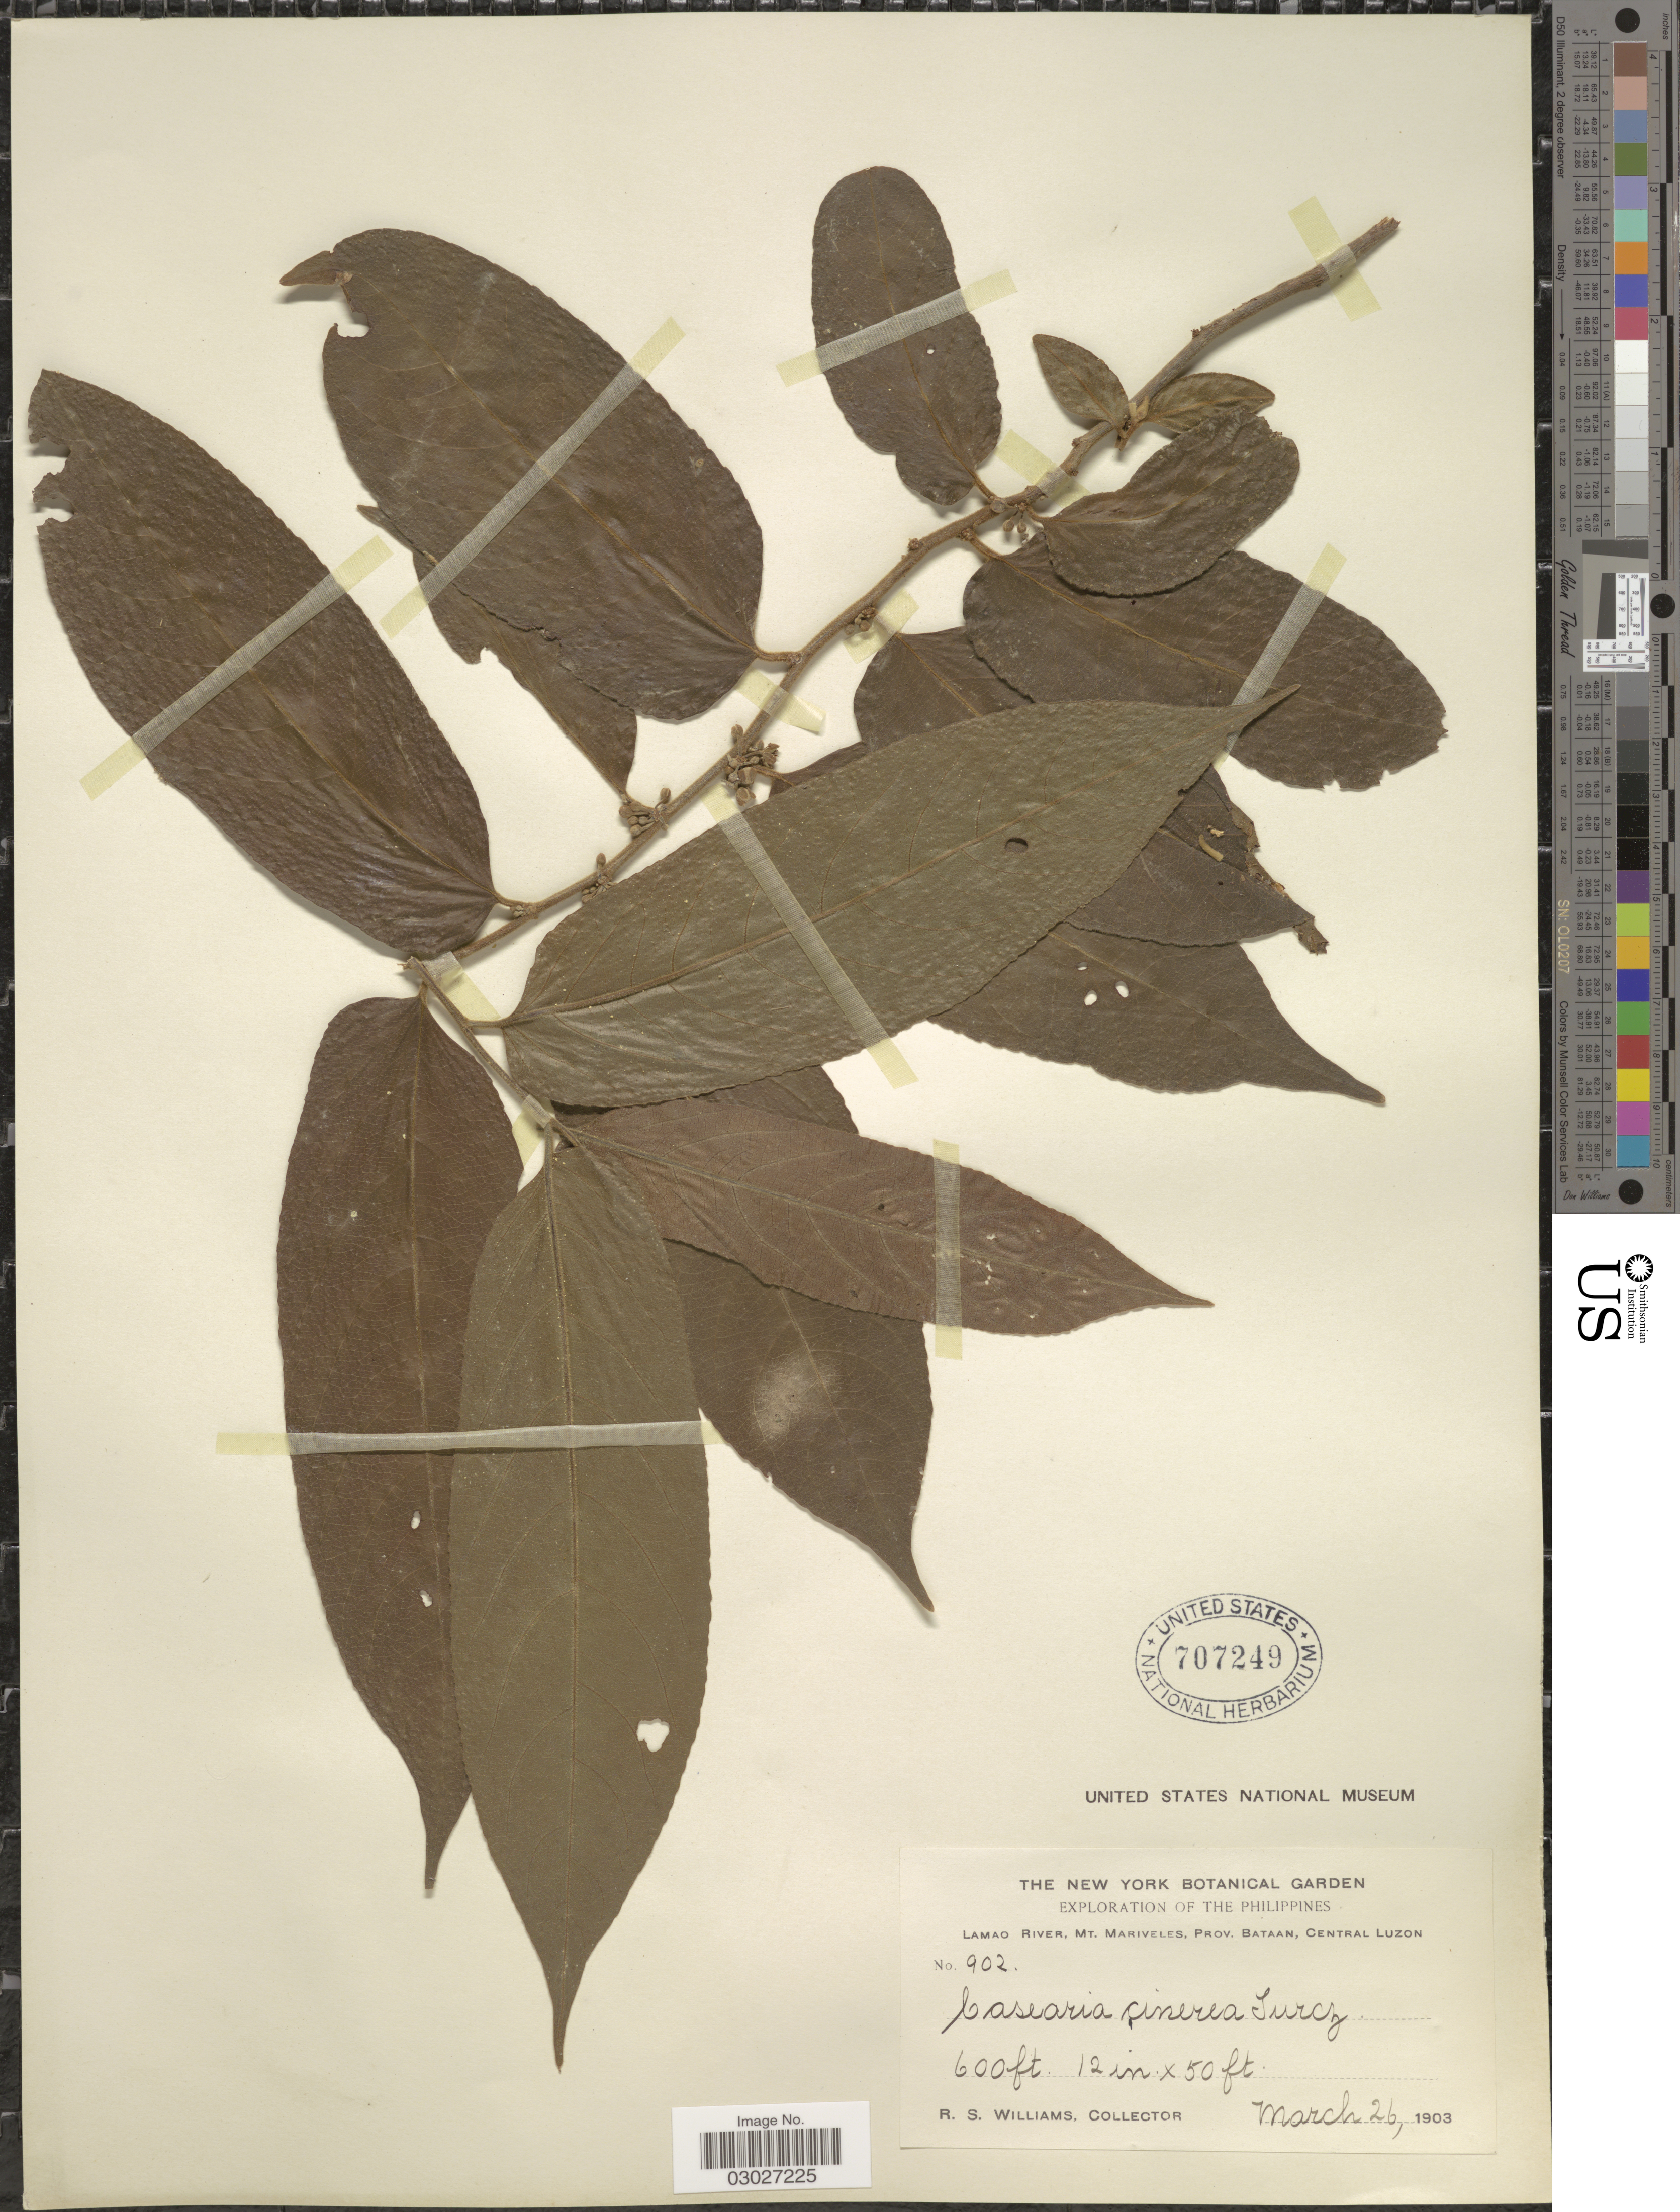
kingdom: Plantae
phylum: Tracheophyta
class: Magnoliopsida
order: Malpighiales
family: Salicaceae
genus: Casearia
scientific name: Casearia cinerea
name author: Turcz.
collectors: R. S. Williams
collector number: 902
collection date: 1903-03-26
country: Philippines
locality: Lamao River, Mt. Mariveles, Prov. Bataan, Central Luzon.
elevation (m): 183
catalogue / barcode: US 707249